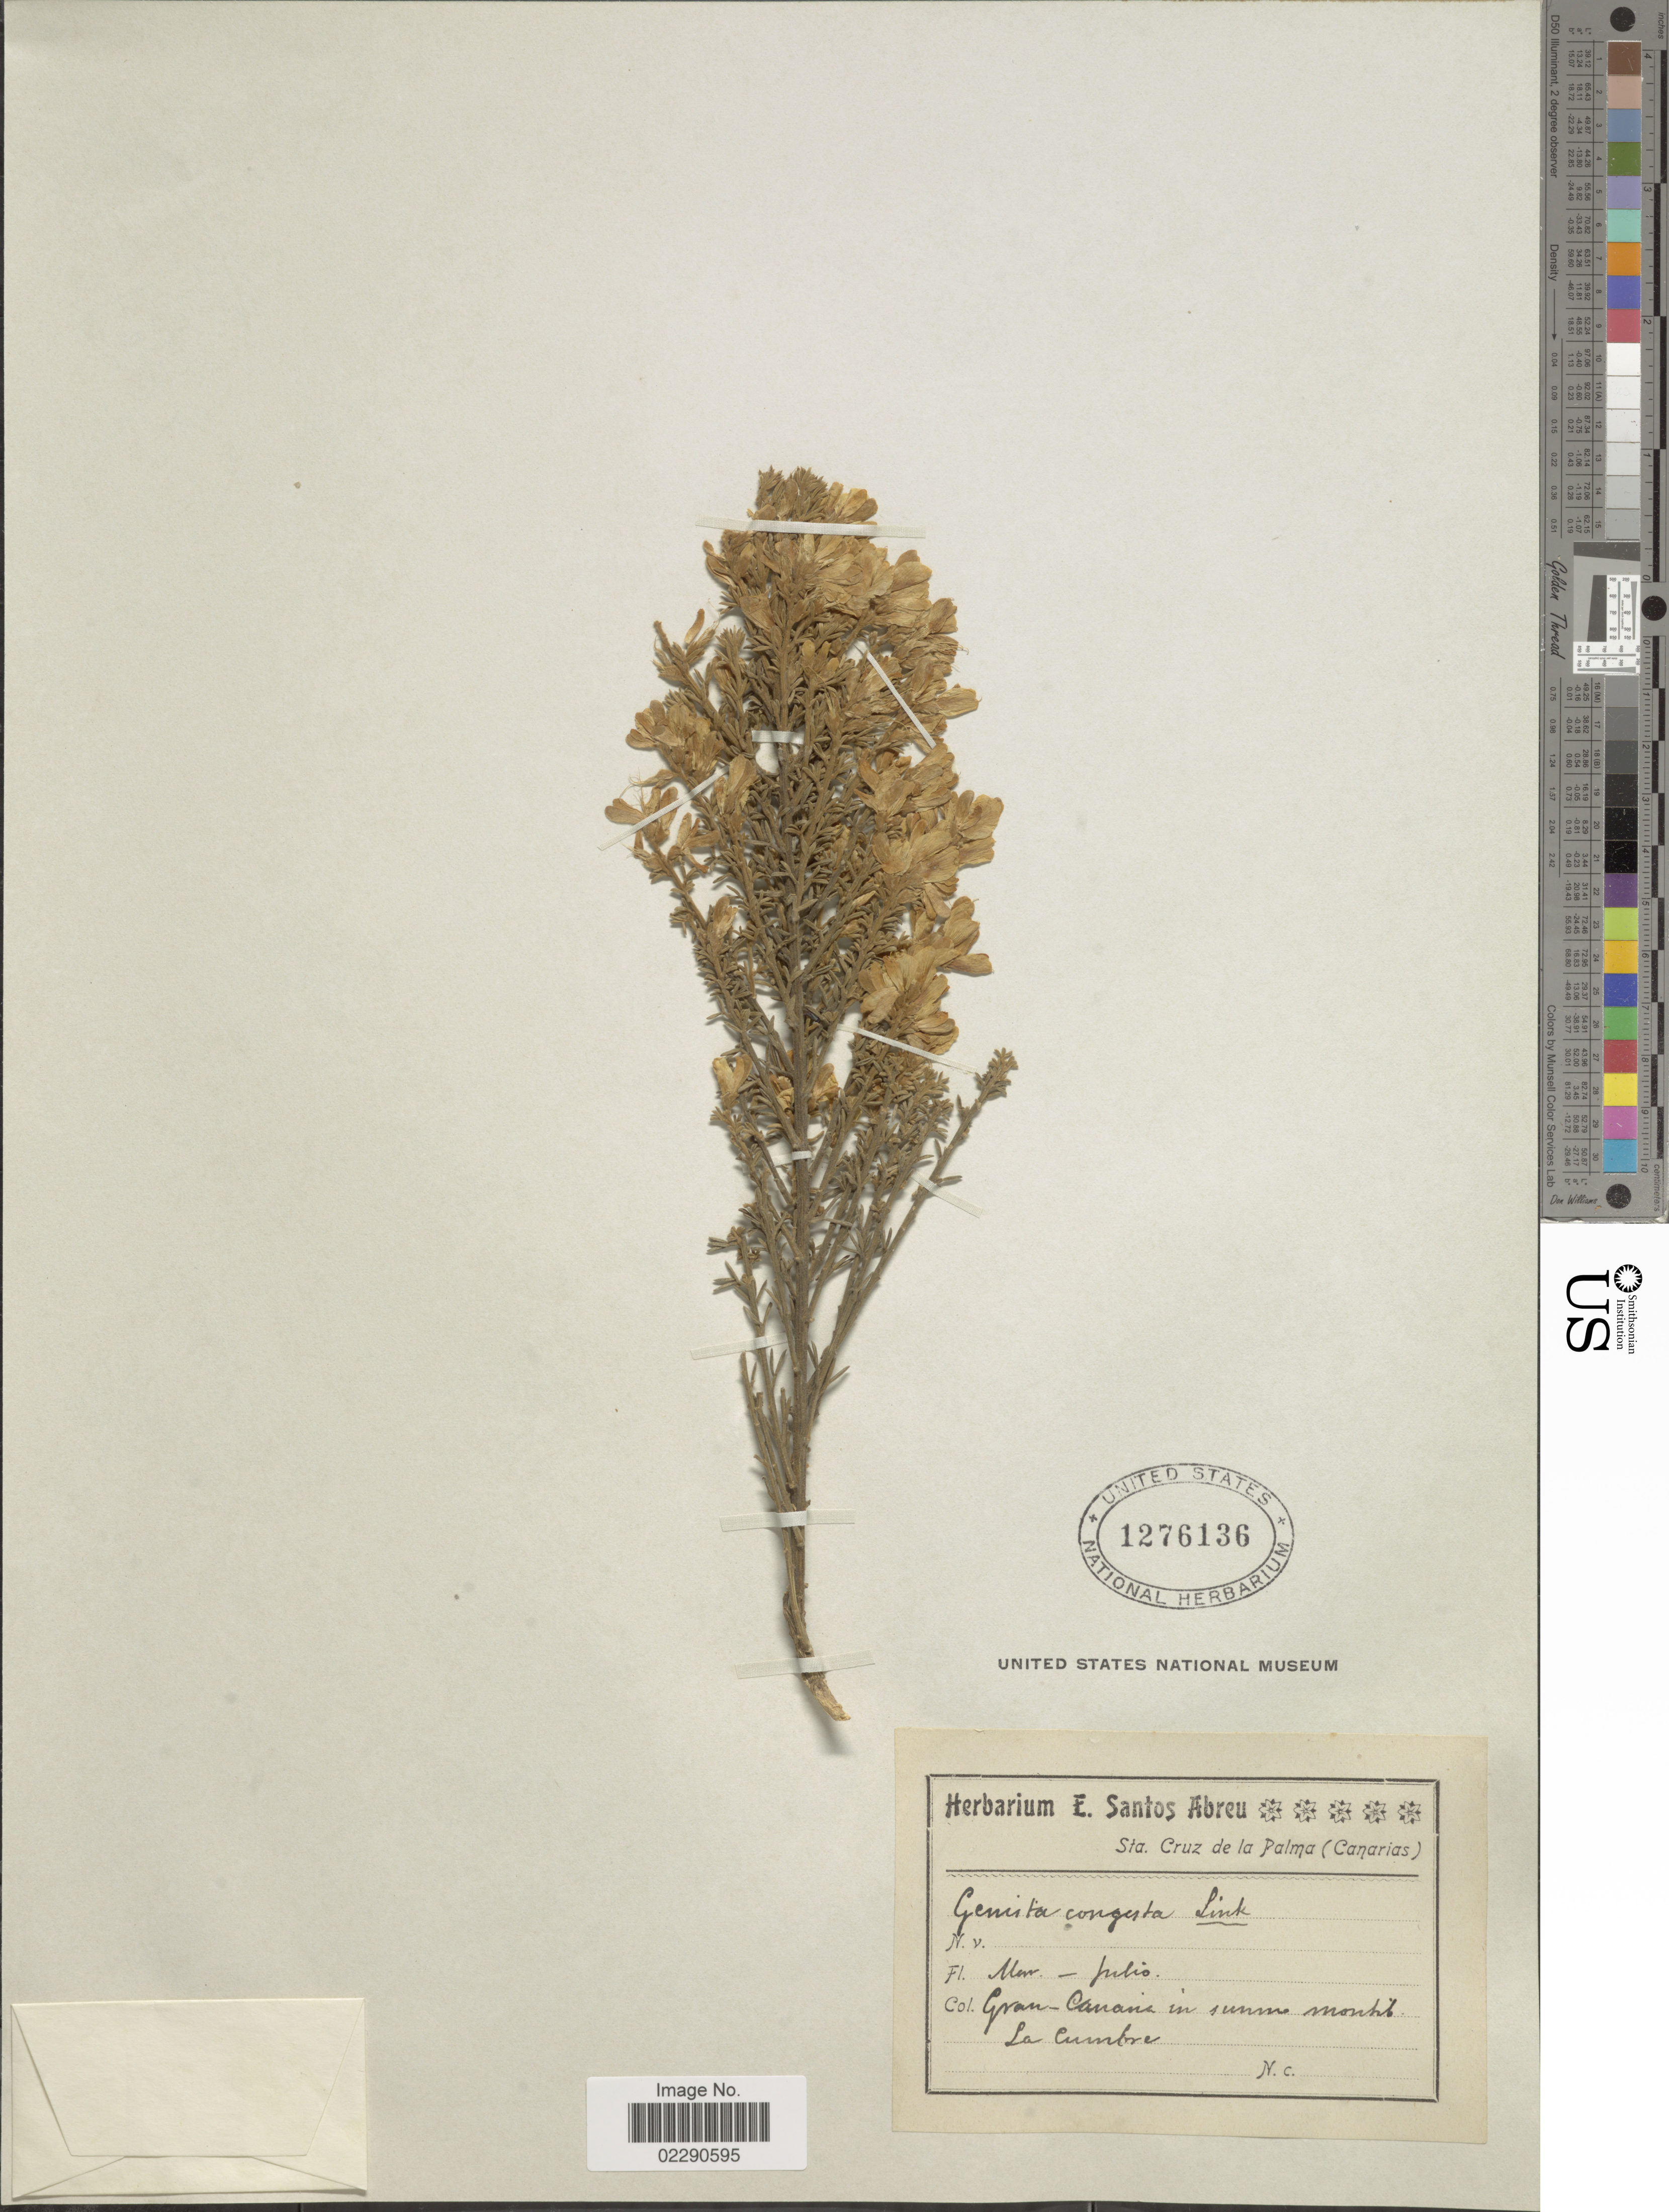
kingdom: Plantae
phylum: Tracheophyta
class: Magnoliopsida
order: Fabales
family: Fabaceae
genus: Genista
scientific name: Genista congesta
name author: (Willd.) Poir.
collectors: ex herb. E. Santos Abrue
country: Spain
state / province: Canarias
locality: Gran-Canana, La Cumbre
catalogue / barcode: US 1276136